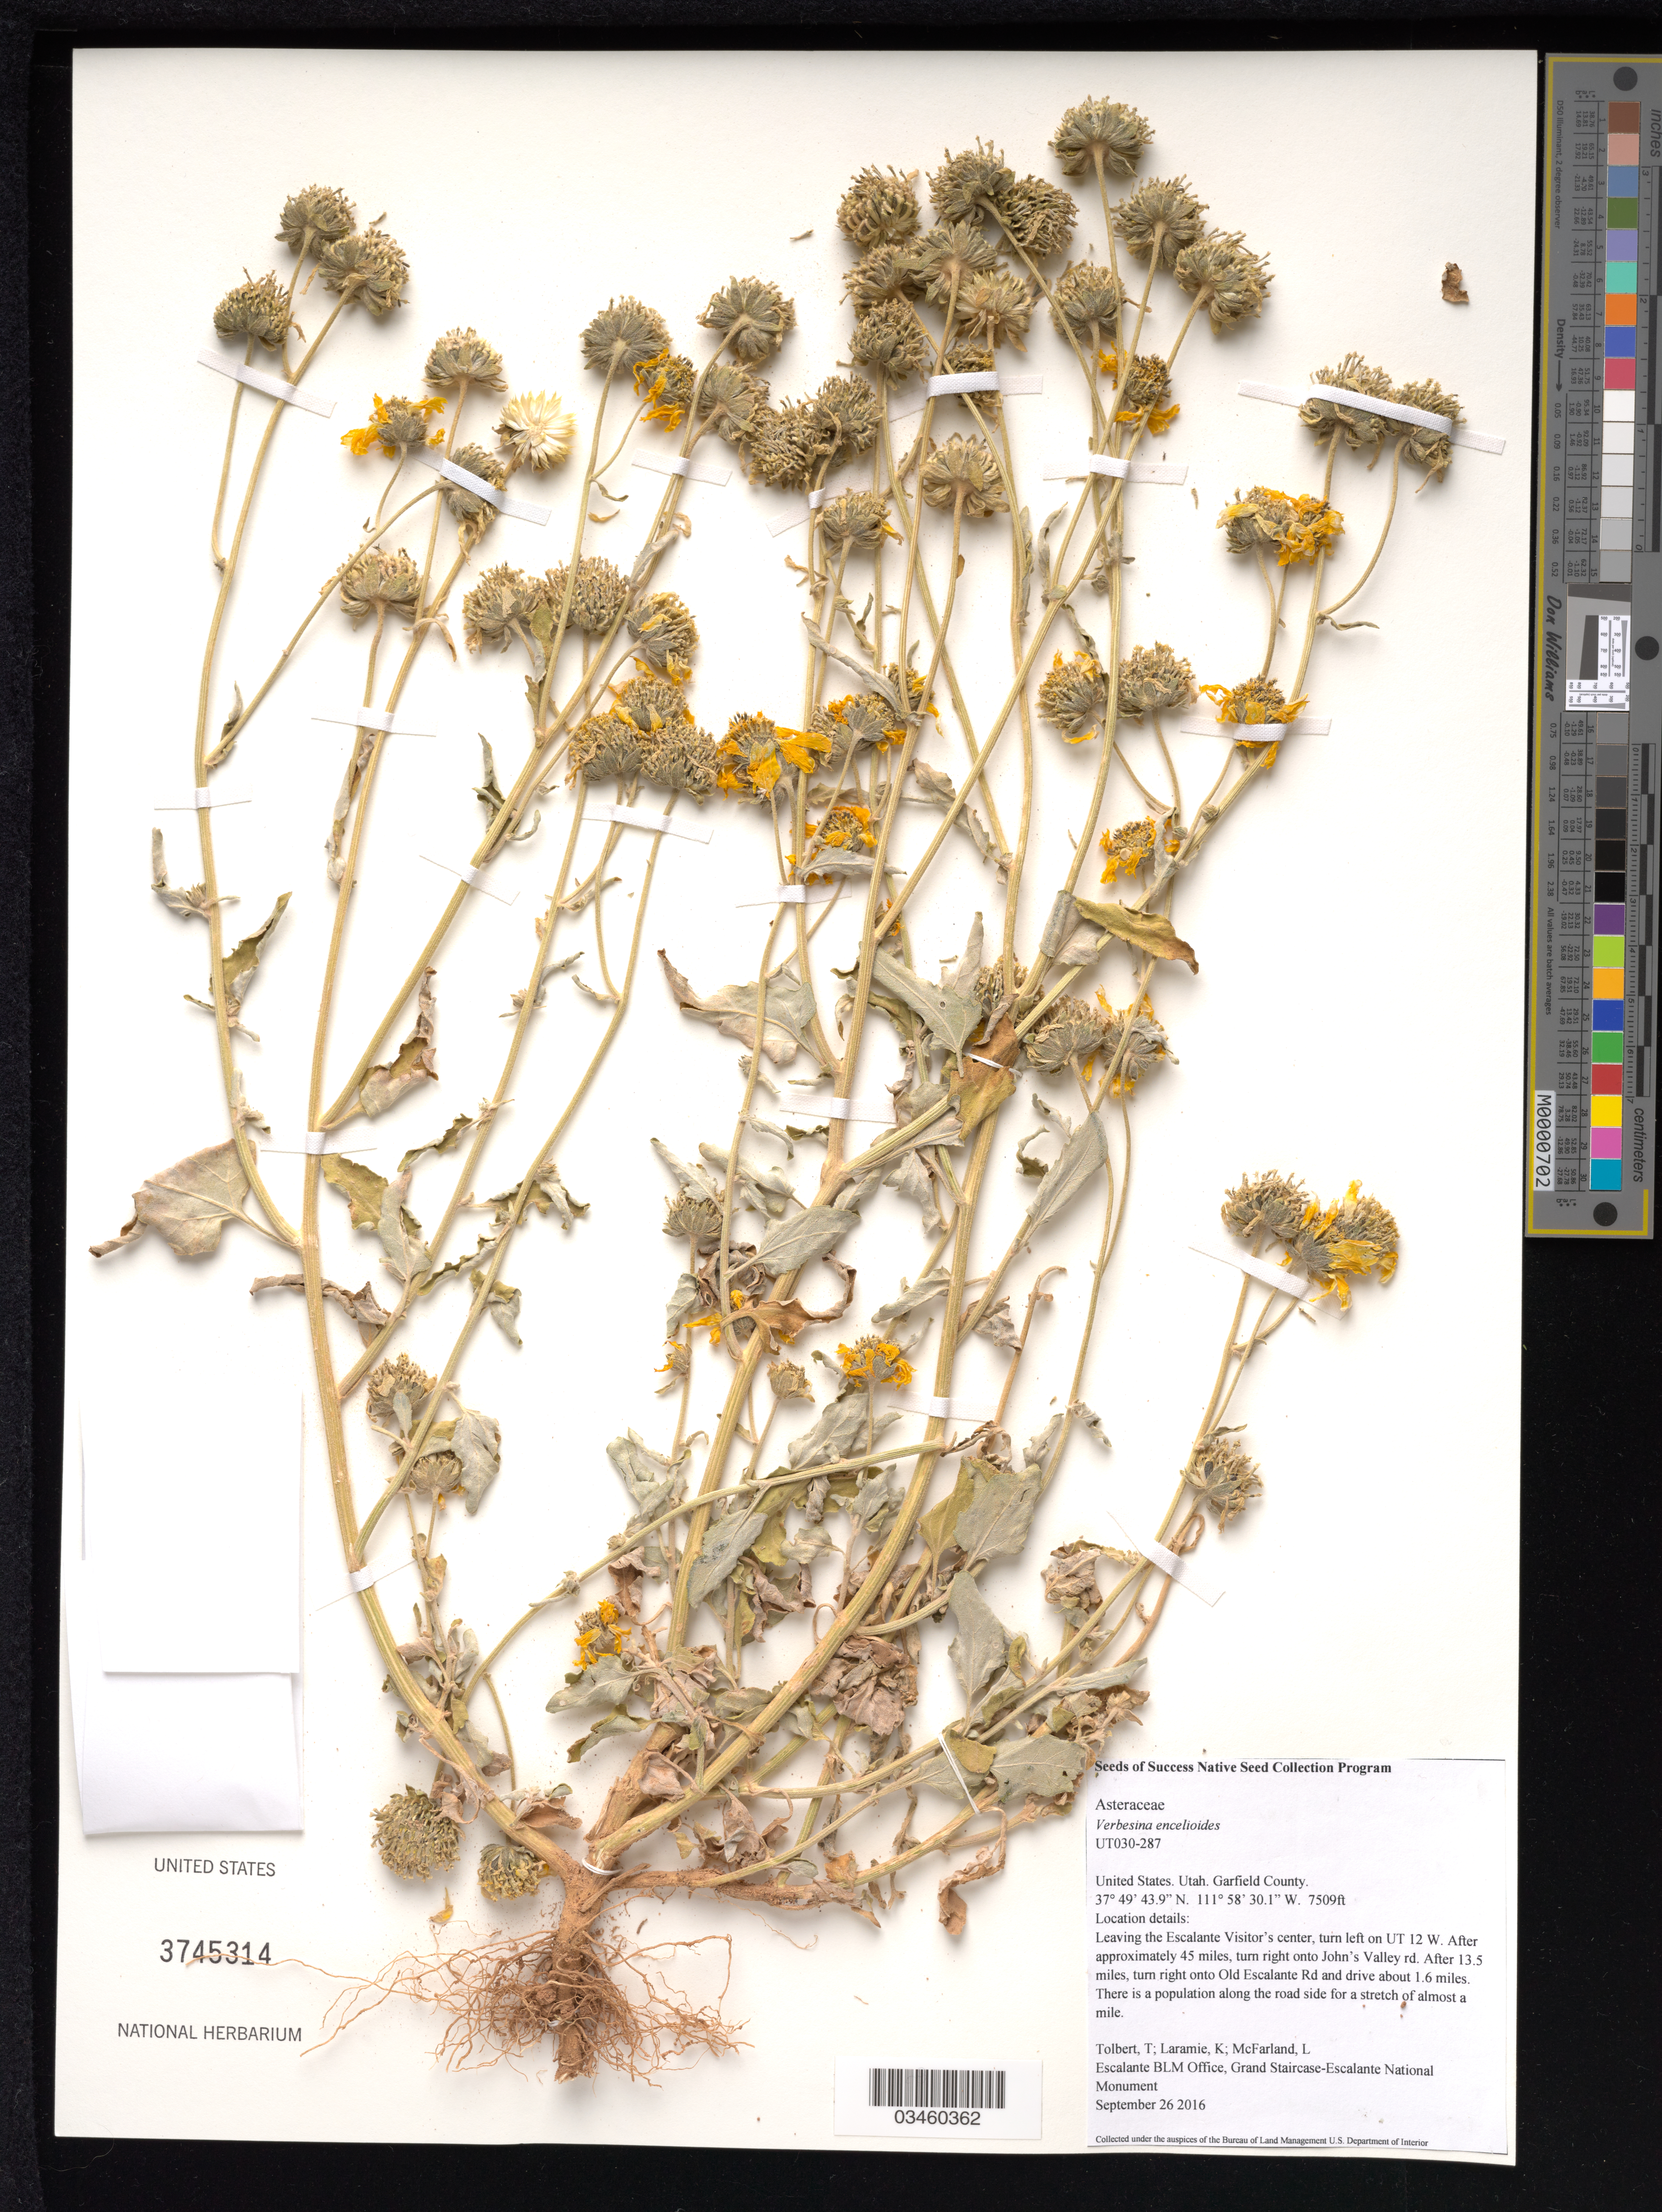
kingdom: Plantae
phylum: Tracheophyta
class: Magnoliopsida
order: Asterales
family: Asteraceae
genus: Verbesina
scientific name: Verbesina encelioides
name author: (Cav.) Benth. & Hook. ex A. Gray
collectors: T. Tolbert, K. Laramie & L. McFarland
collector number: UT030-287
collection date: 2016-09-26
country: United States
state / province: Utah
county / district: Garfield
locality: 1.6 mi. on Old Escalante Rd.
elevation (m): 2289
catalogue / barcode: US 3745314